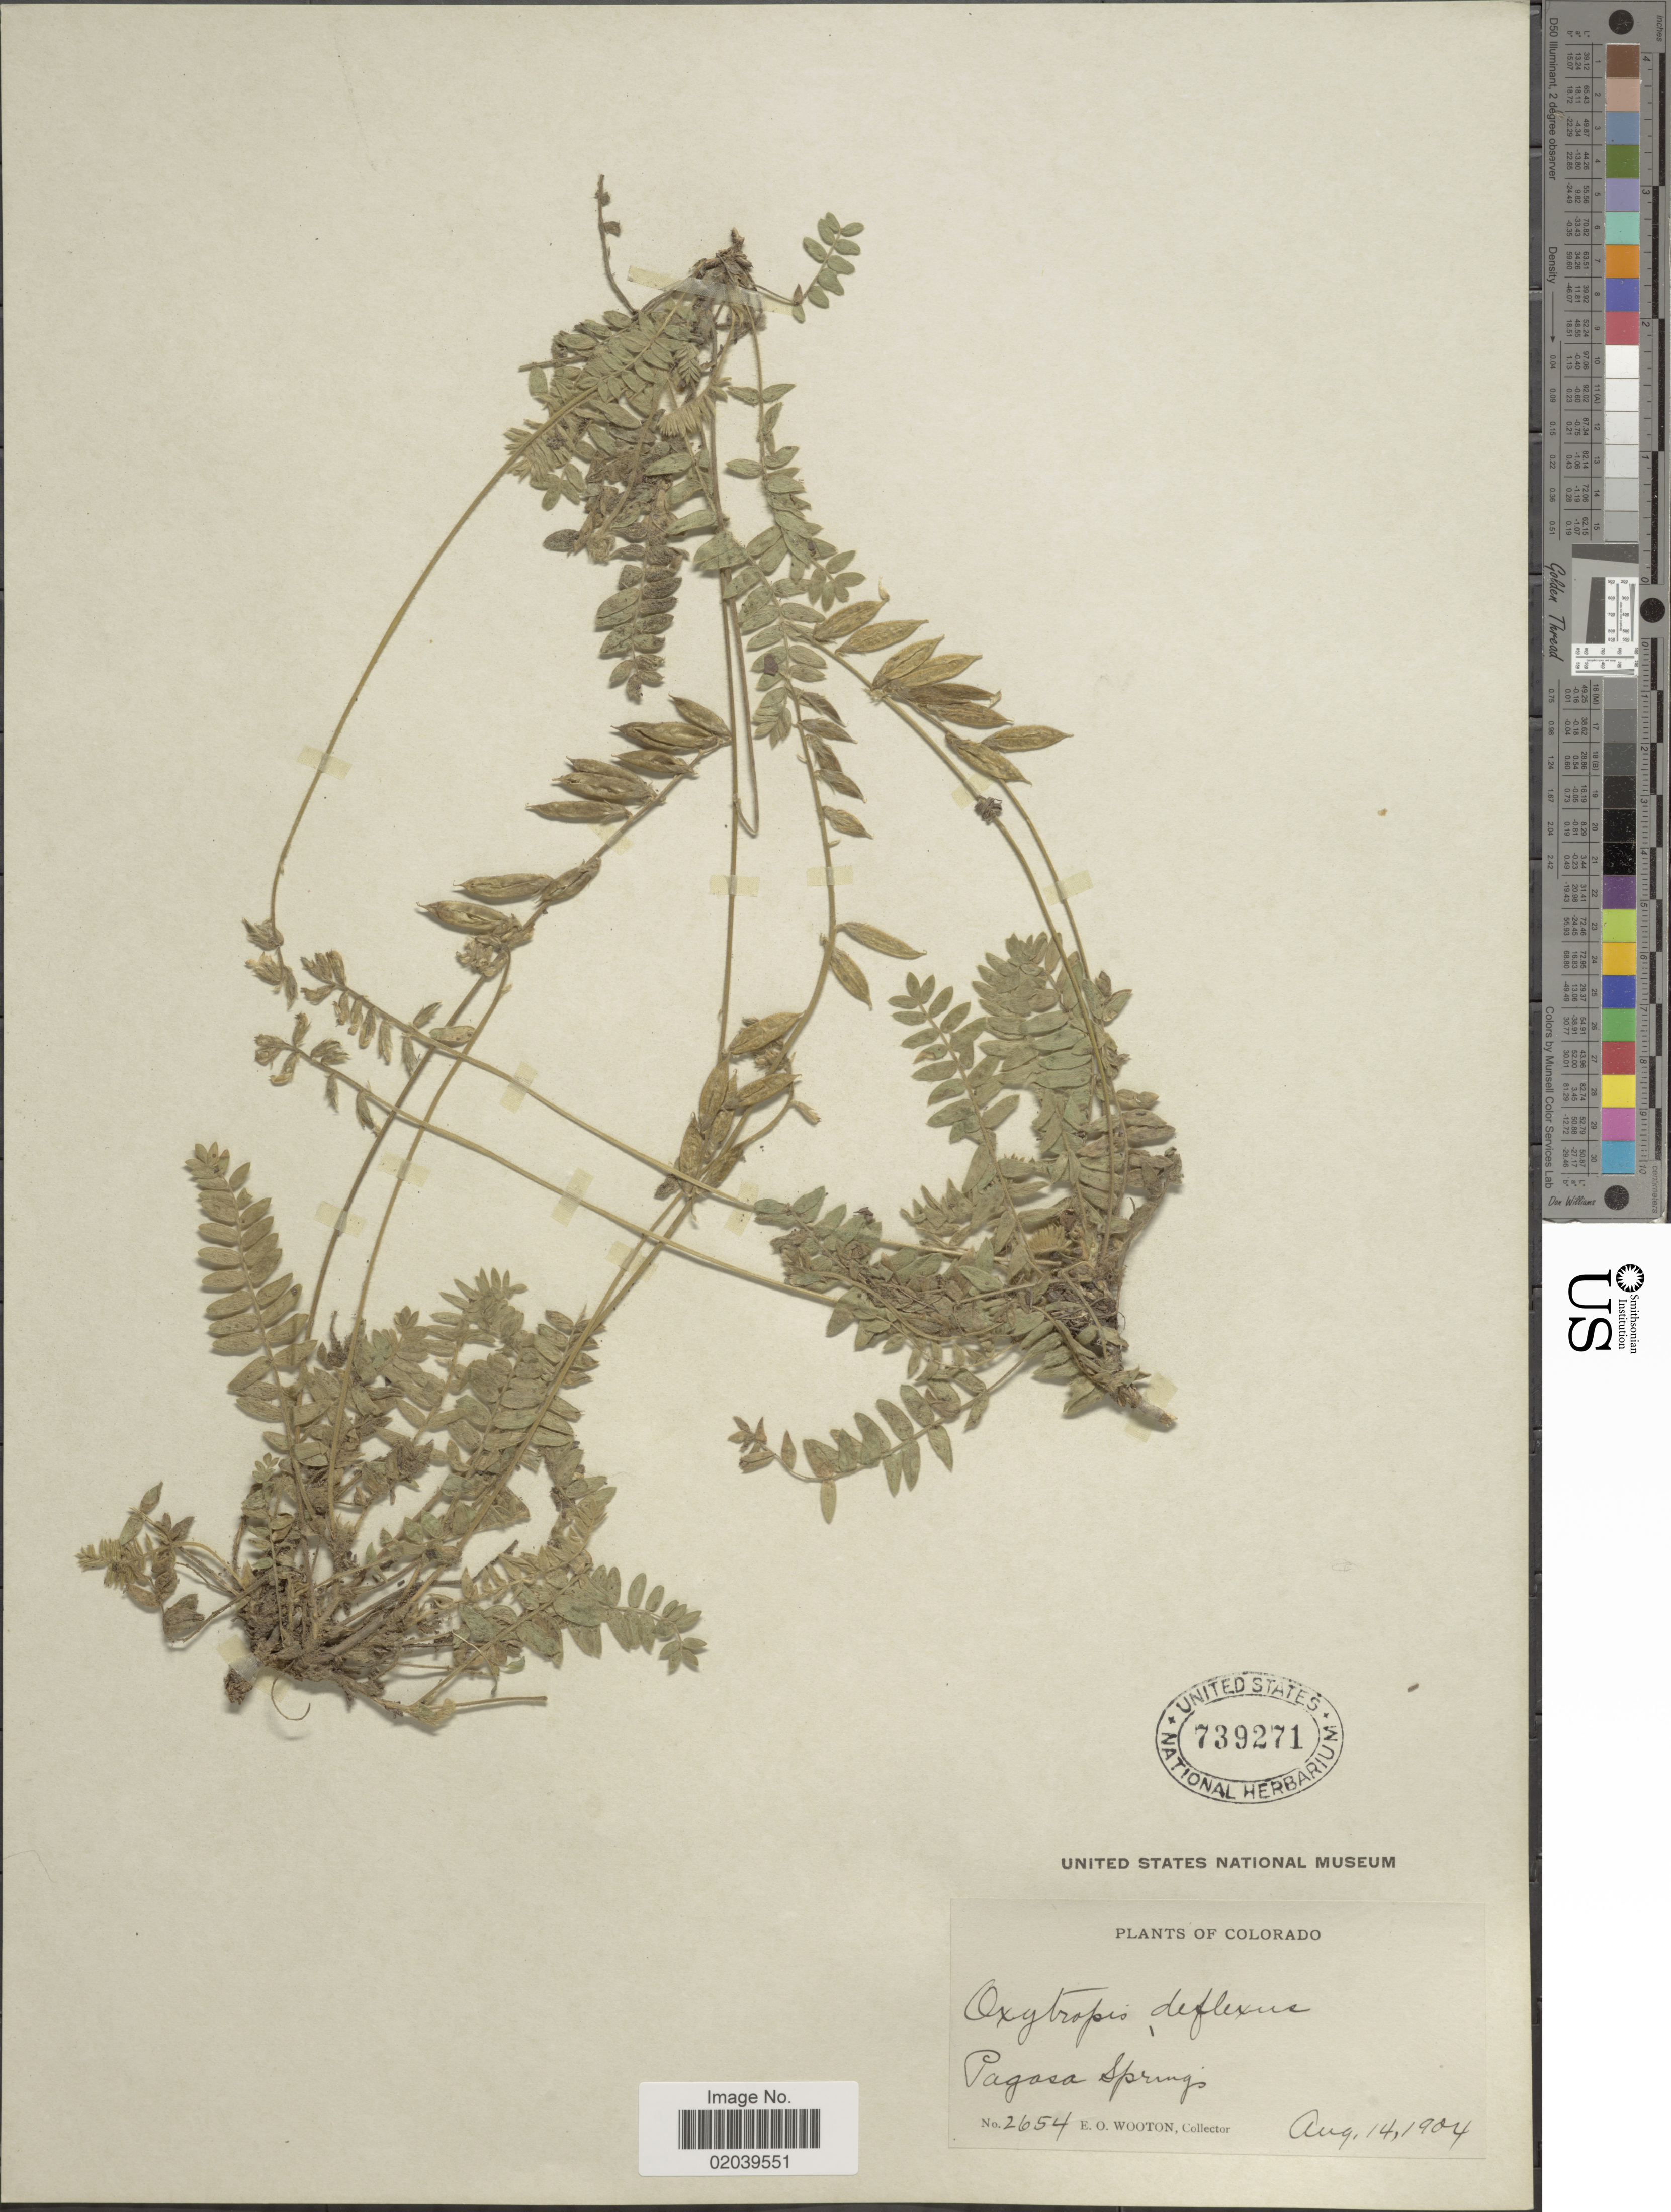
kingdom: Plantae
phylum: Tracheophyta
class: Magnoliopsida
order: Fabales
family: Fabaceae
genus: Oxytropis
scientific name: Oxytropis deflexa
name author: (Pall.) DC.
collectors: E. O. Wooton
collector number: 2654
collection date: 1904-08-14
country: United States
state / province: Colorado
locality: Pagosa Springs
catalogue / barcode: US 739271